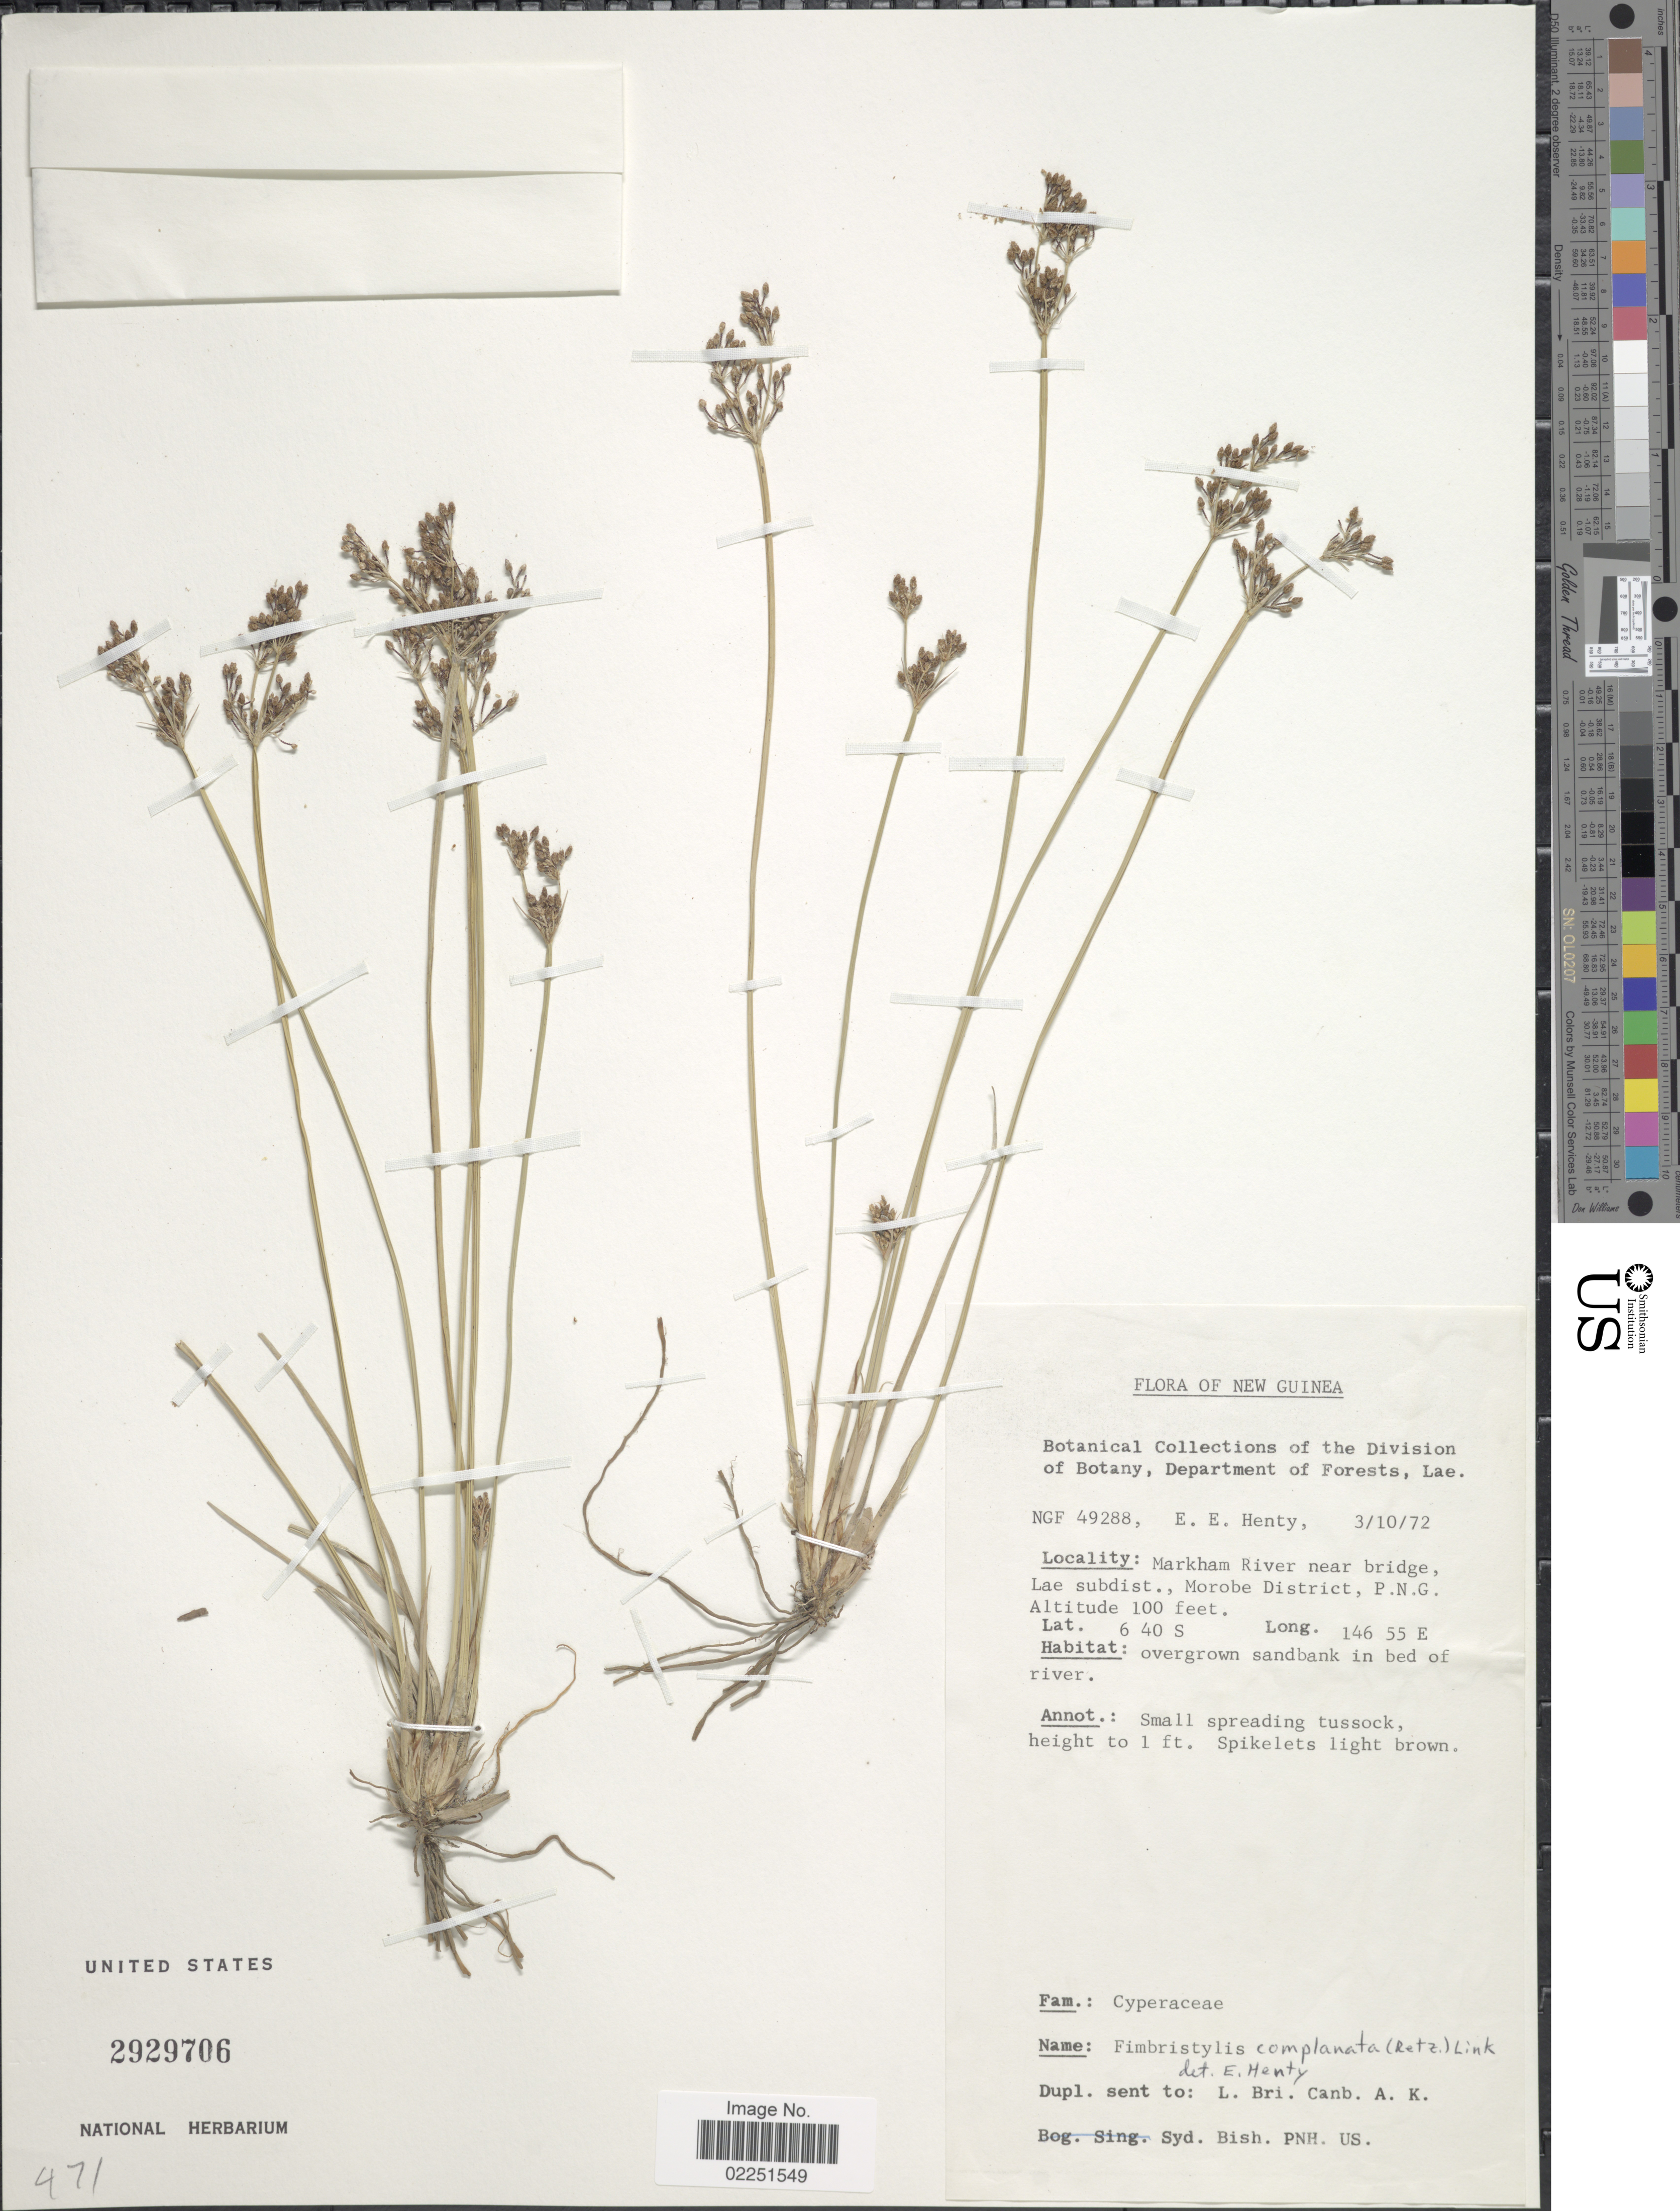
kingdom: Plantae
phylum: Tracheophyta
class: Liliopsida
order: Poales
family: Cyperaceae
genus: Fimbristylis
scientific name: Fimbristylis complanata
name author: (Retz.) Link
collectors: E. Henty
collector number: NGF49288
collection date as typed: Transcribed d/m/y: 3/10/72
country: Papua New Guinea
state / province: Morobe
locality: New Guinea. Markham River near bridge, Lae subdist., Morobe District, P.N.G.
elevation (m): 30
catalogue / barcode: US 2929706